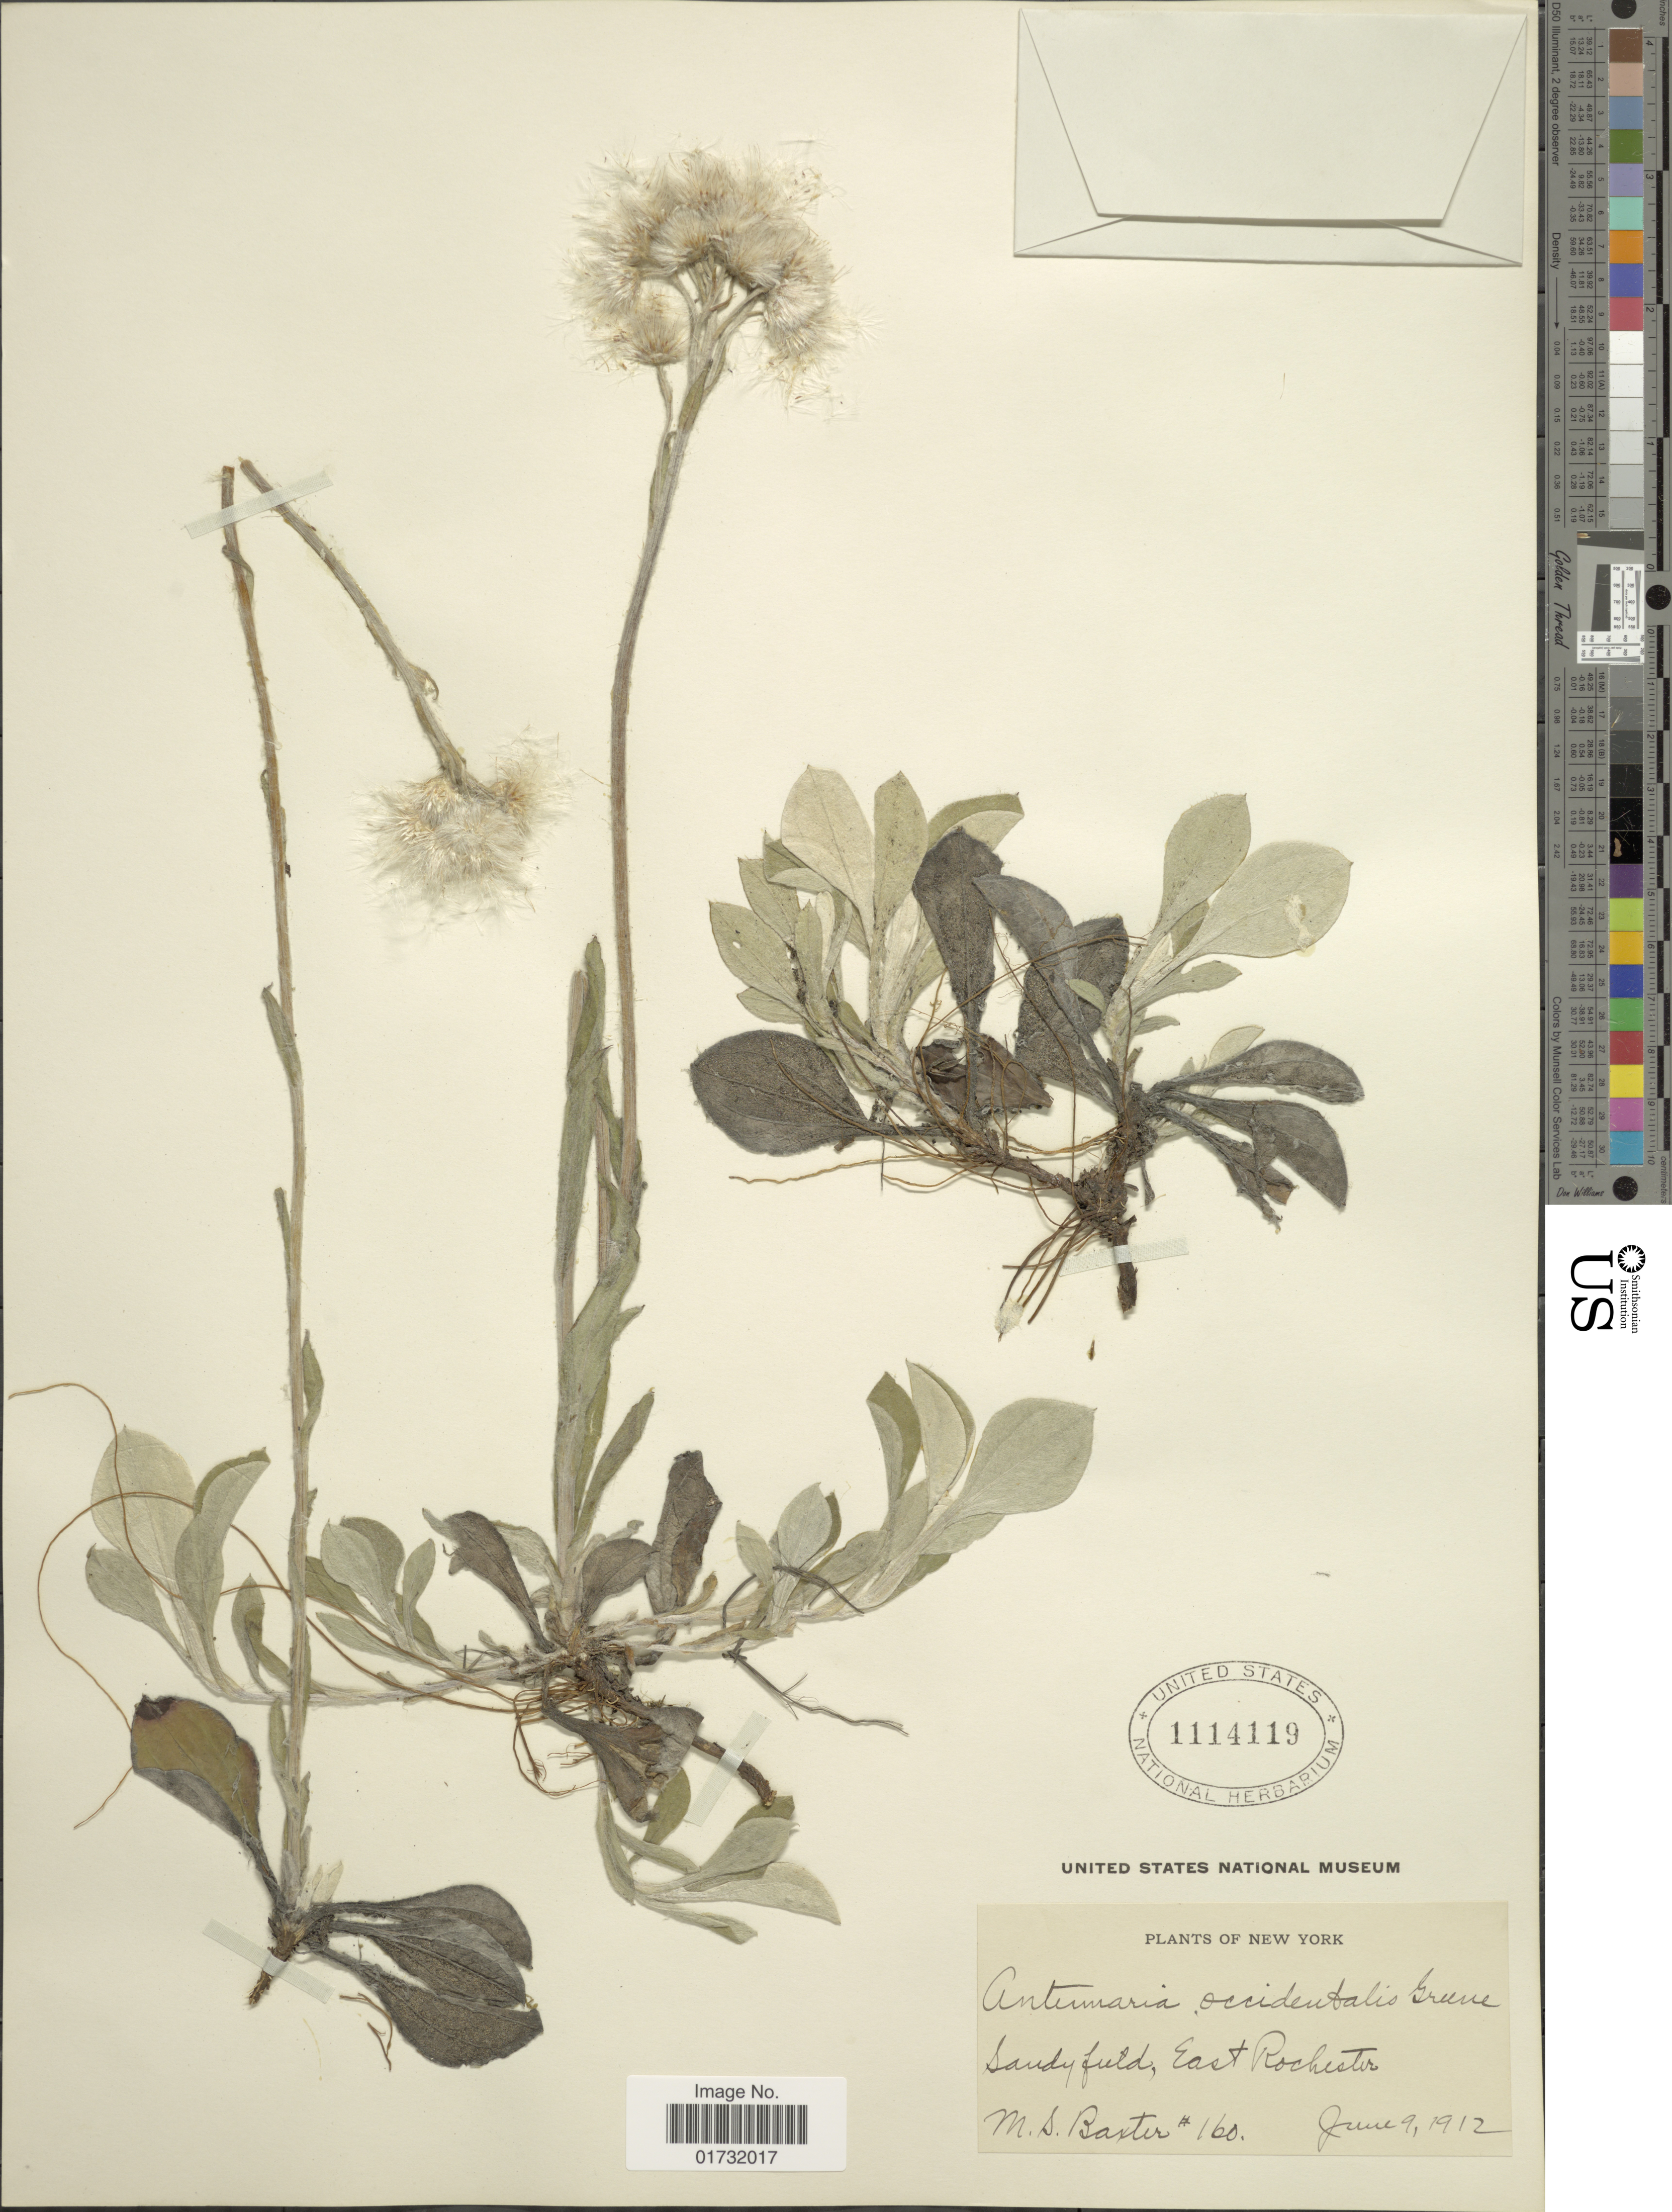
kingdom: Plantae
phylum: Tracheophyta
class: Magnoliopsida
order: Asterales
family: Asteraceae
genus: Antennaria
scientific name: Antennaria occidentalis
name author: Greene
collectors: M. Baxter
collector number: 160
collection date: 1912-06-09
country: United States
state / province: New York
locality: East Rochester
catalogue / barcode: US 1114119